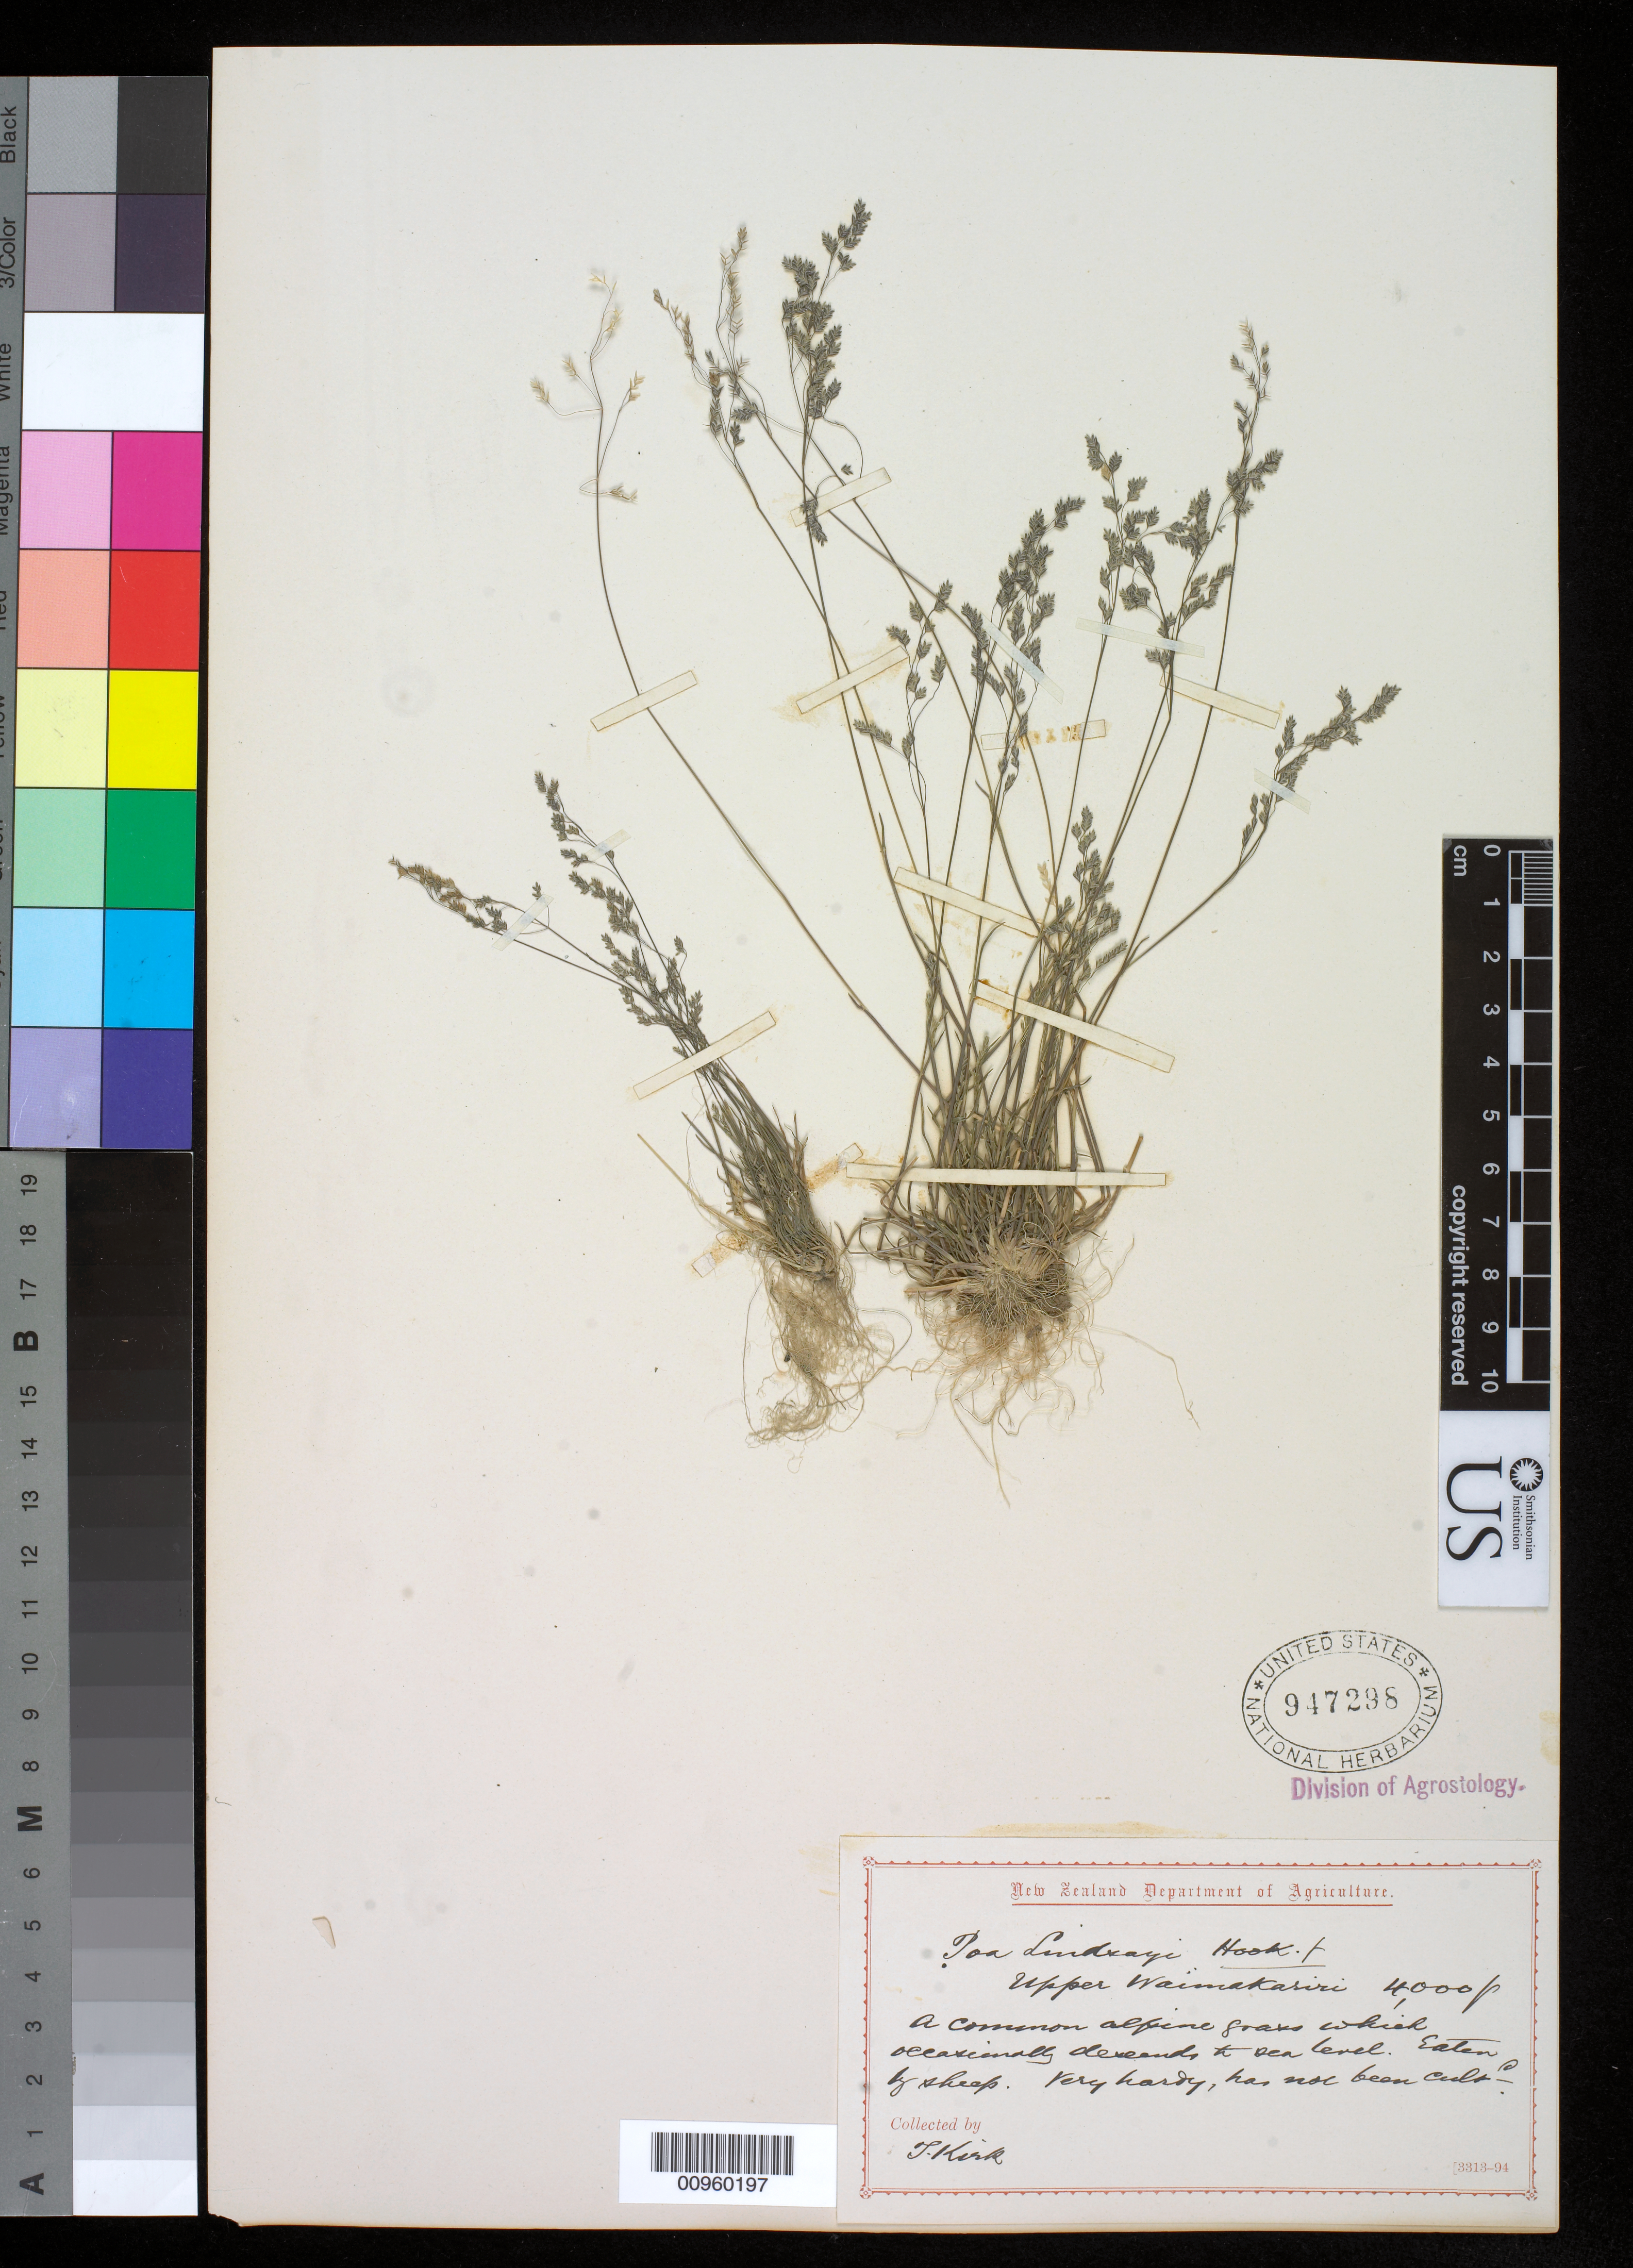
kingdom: Plantae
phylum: Tracheophyta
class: Liliopsida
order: Poales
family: Poaceae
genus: Poa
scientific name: Poa lindsayi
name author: Hook. f.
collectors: T. Kirk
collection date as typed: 1828 to 1898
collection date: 1828/1898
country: New Zealand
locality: Upper Waimakasiri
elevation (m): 1219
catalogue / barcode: US 947298